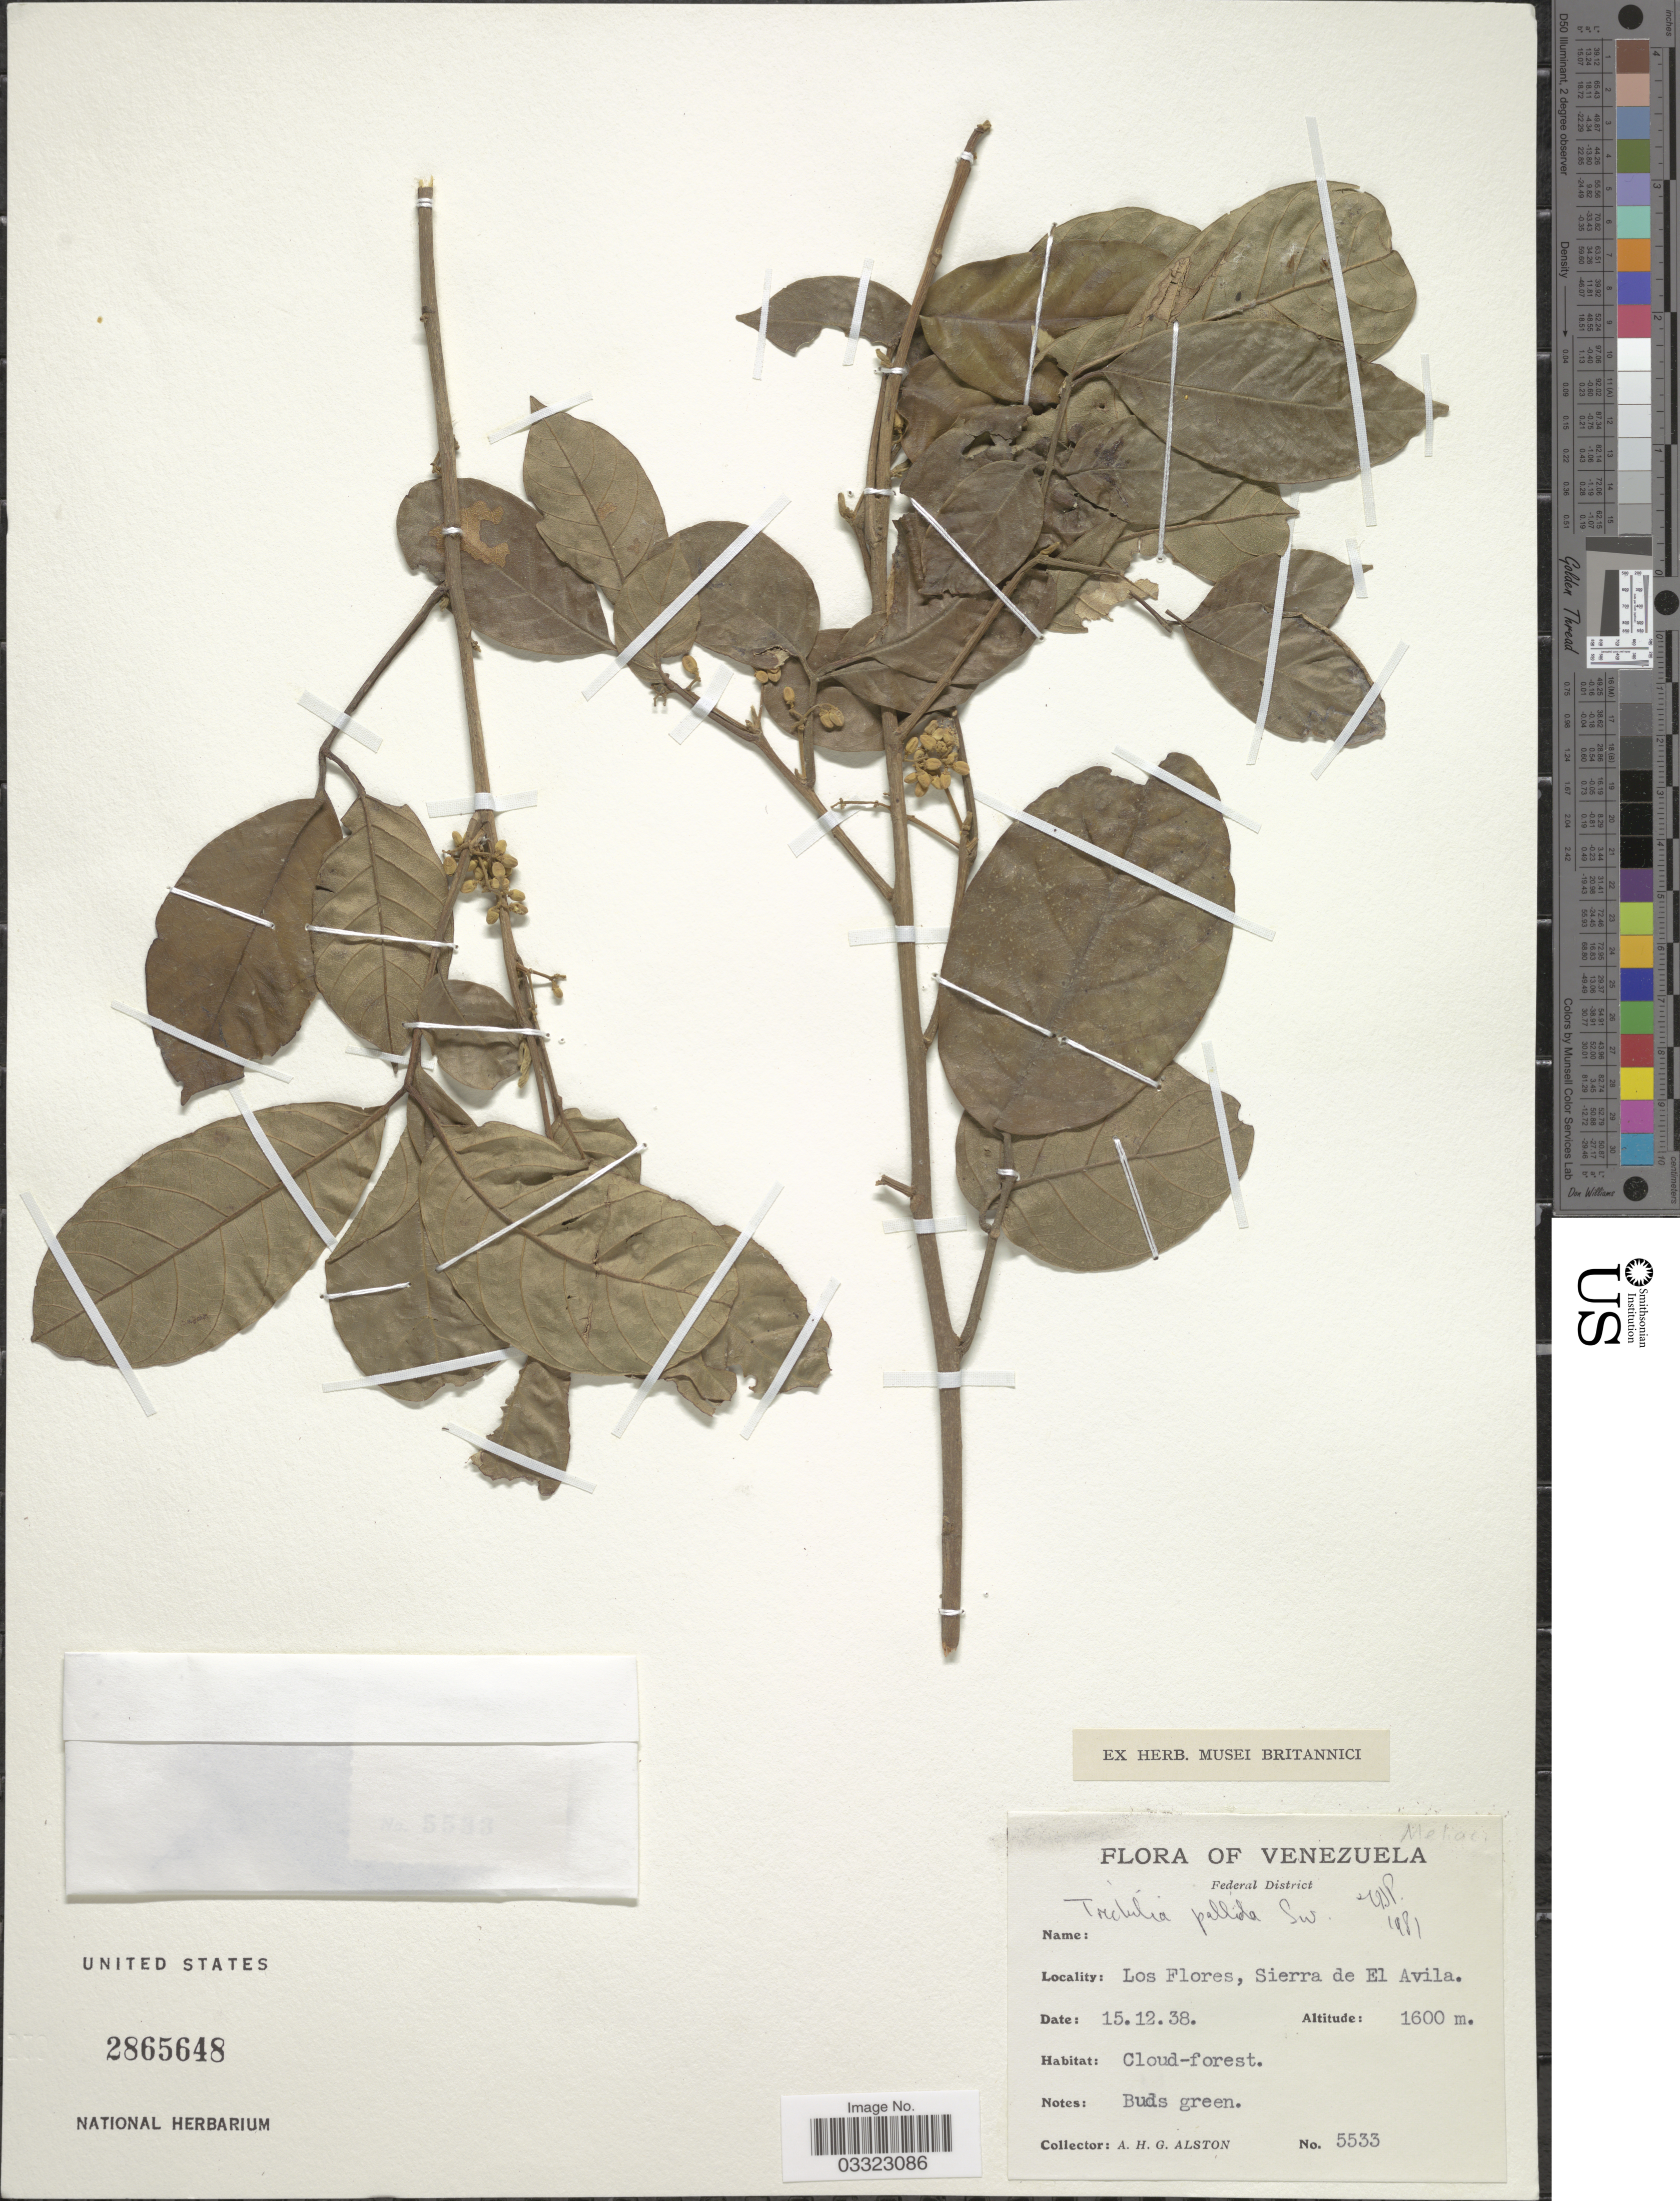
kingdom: Plantae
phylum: Tracheophyta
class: Magnoliopsida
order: Sapindales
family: Meliaceae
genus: Trichilia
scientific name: Trichilia pallida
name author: Sw.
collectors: A. H. Alston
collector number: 5533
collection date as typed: Transcribed d/m/y: 15/12/38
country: Venezuela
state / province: Miranda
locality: Federal District, Los Flores, Sierra de El Avila.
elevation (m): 1600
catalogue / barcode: US 2865648